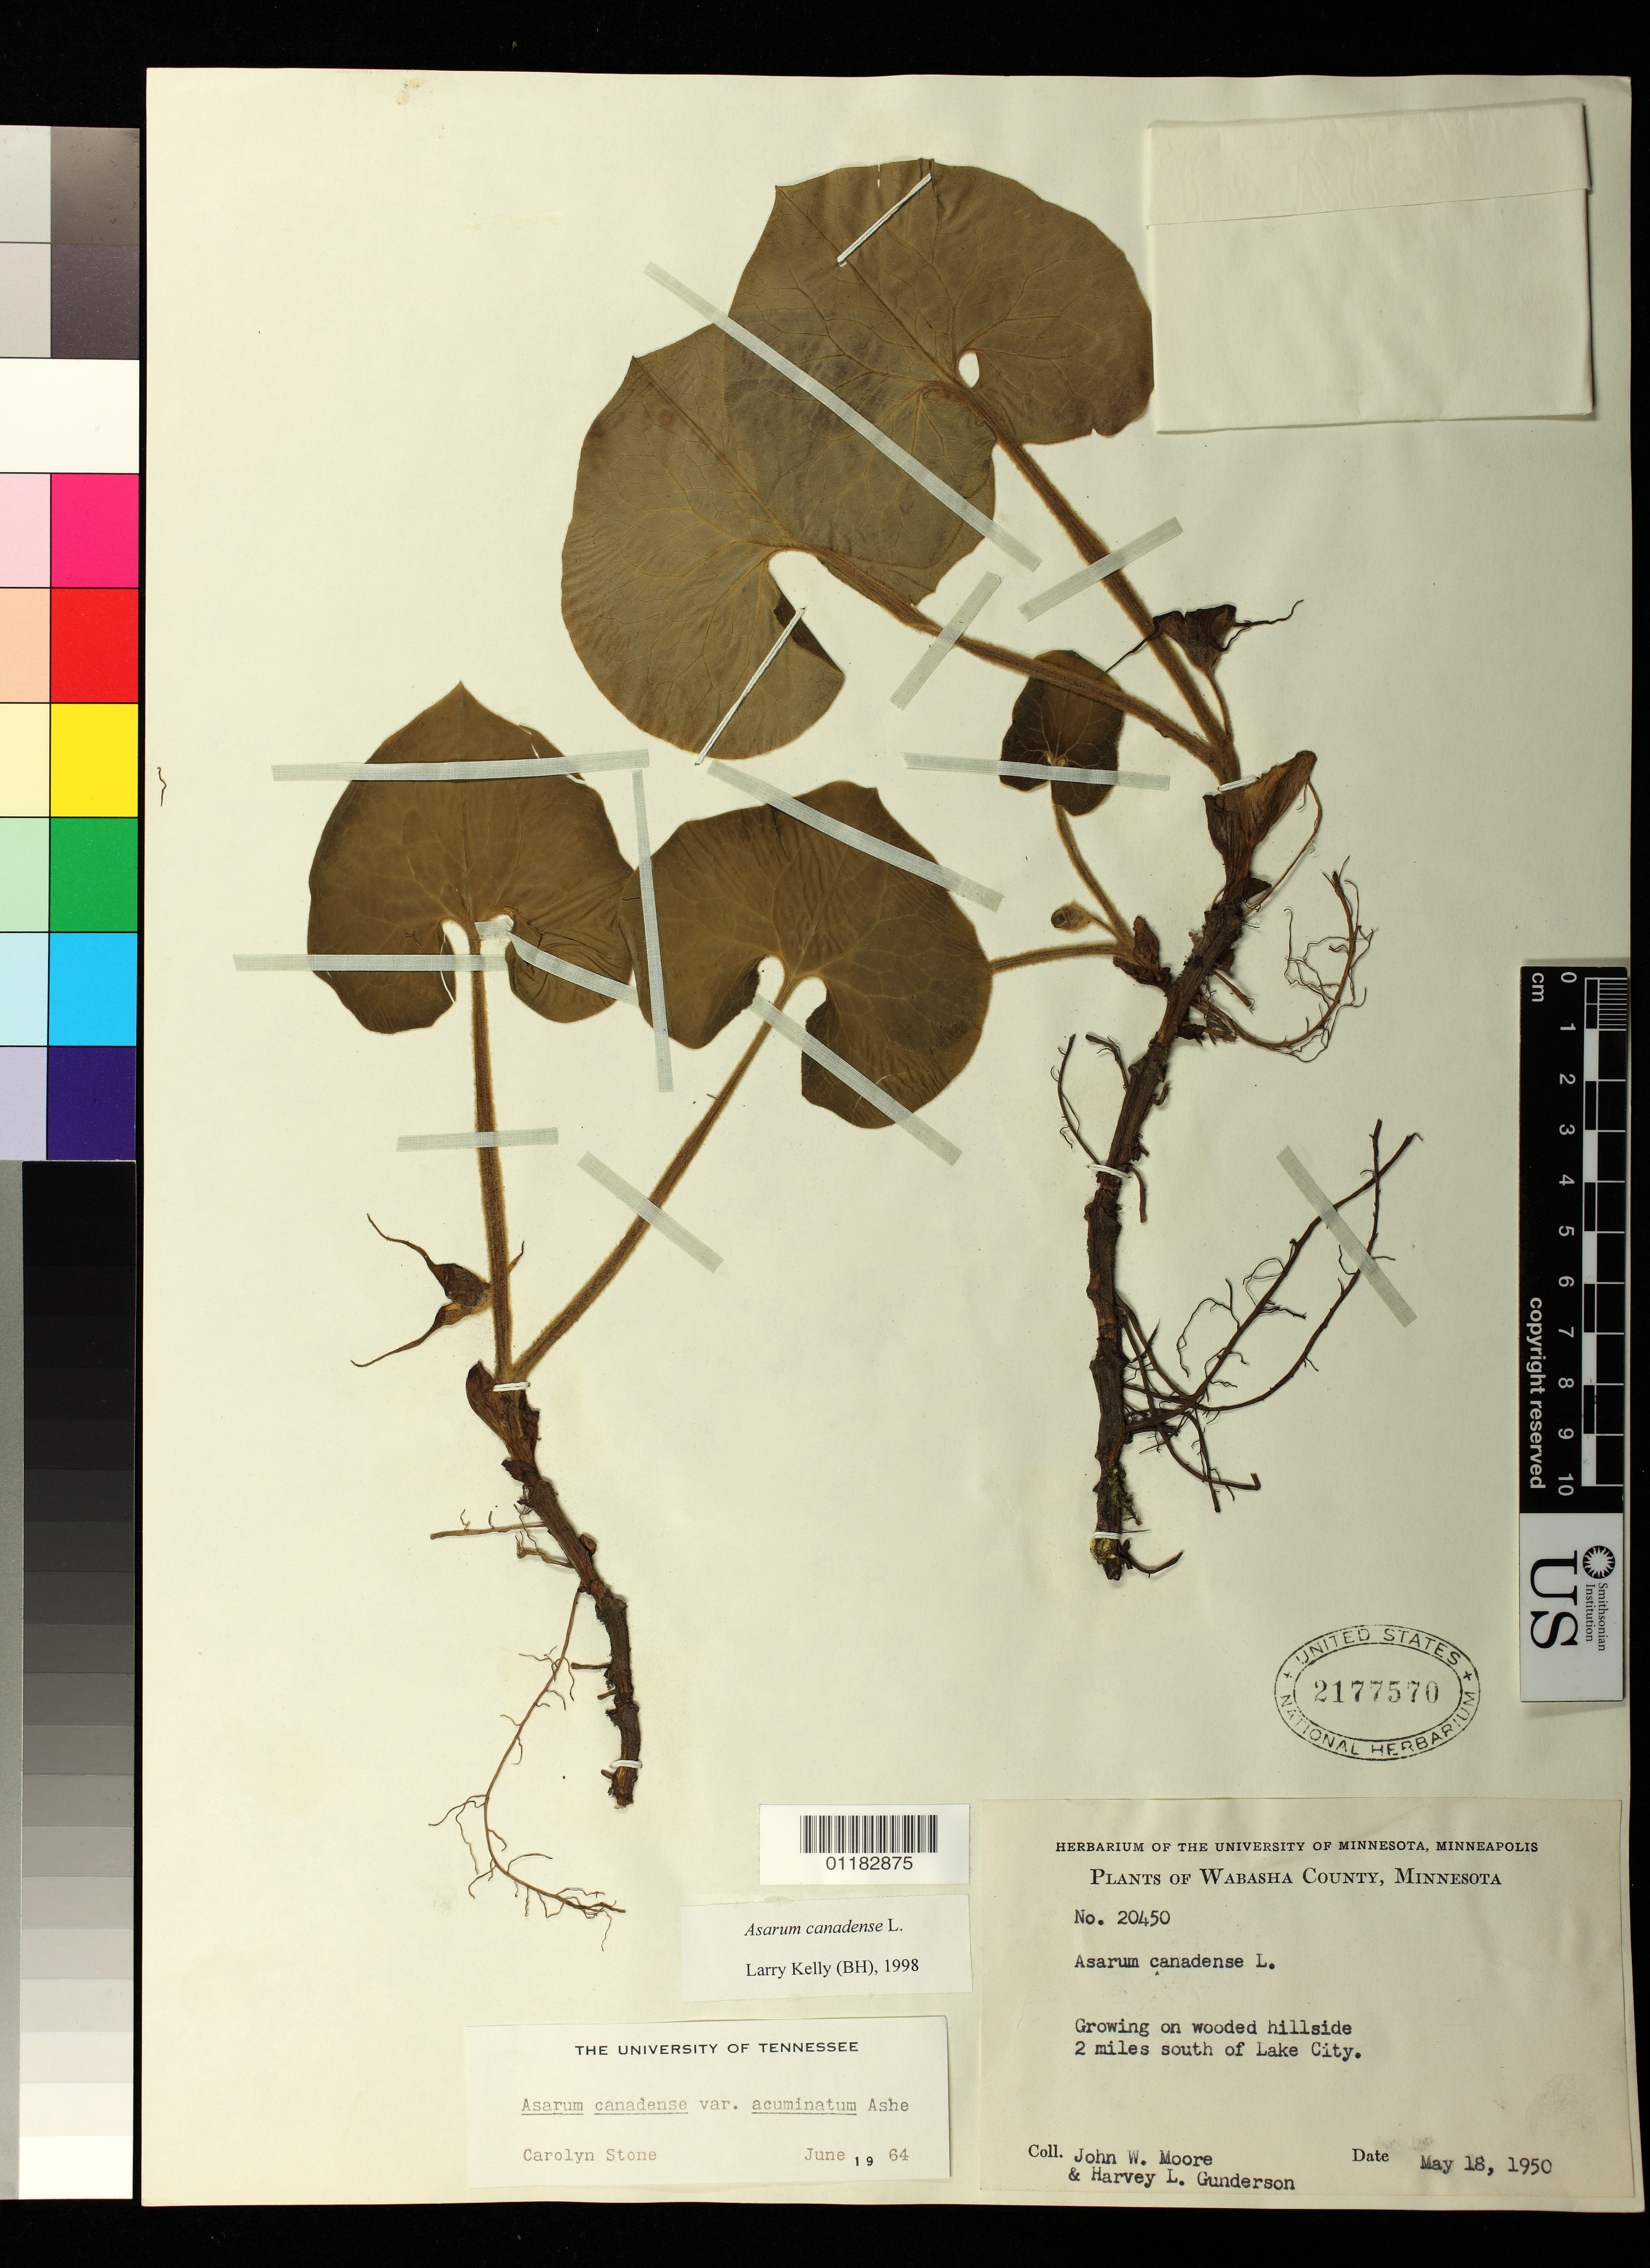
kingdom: Plantae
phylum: Tracheophyta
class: Magnoliopsida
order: Piperales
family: Aristolochiaceae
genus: Asarum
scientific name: Asarum canadense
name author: L.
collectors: J. W. Moore & H. L. Gunderson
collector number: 20450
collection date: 1950-05-18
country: United States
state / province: MInnesota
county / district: Wabasha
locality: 2 miles south of Lake City, Wabasha County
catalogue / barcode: US 2177570